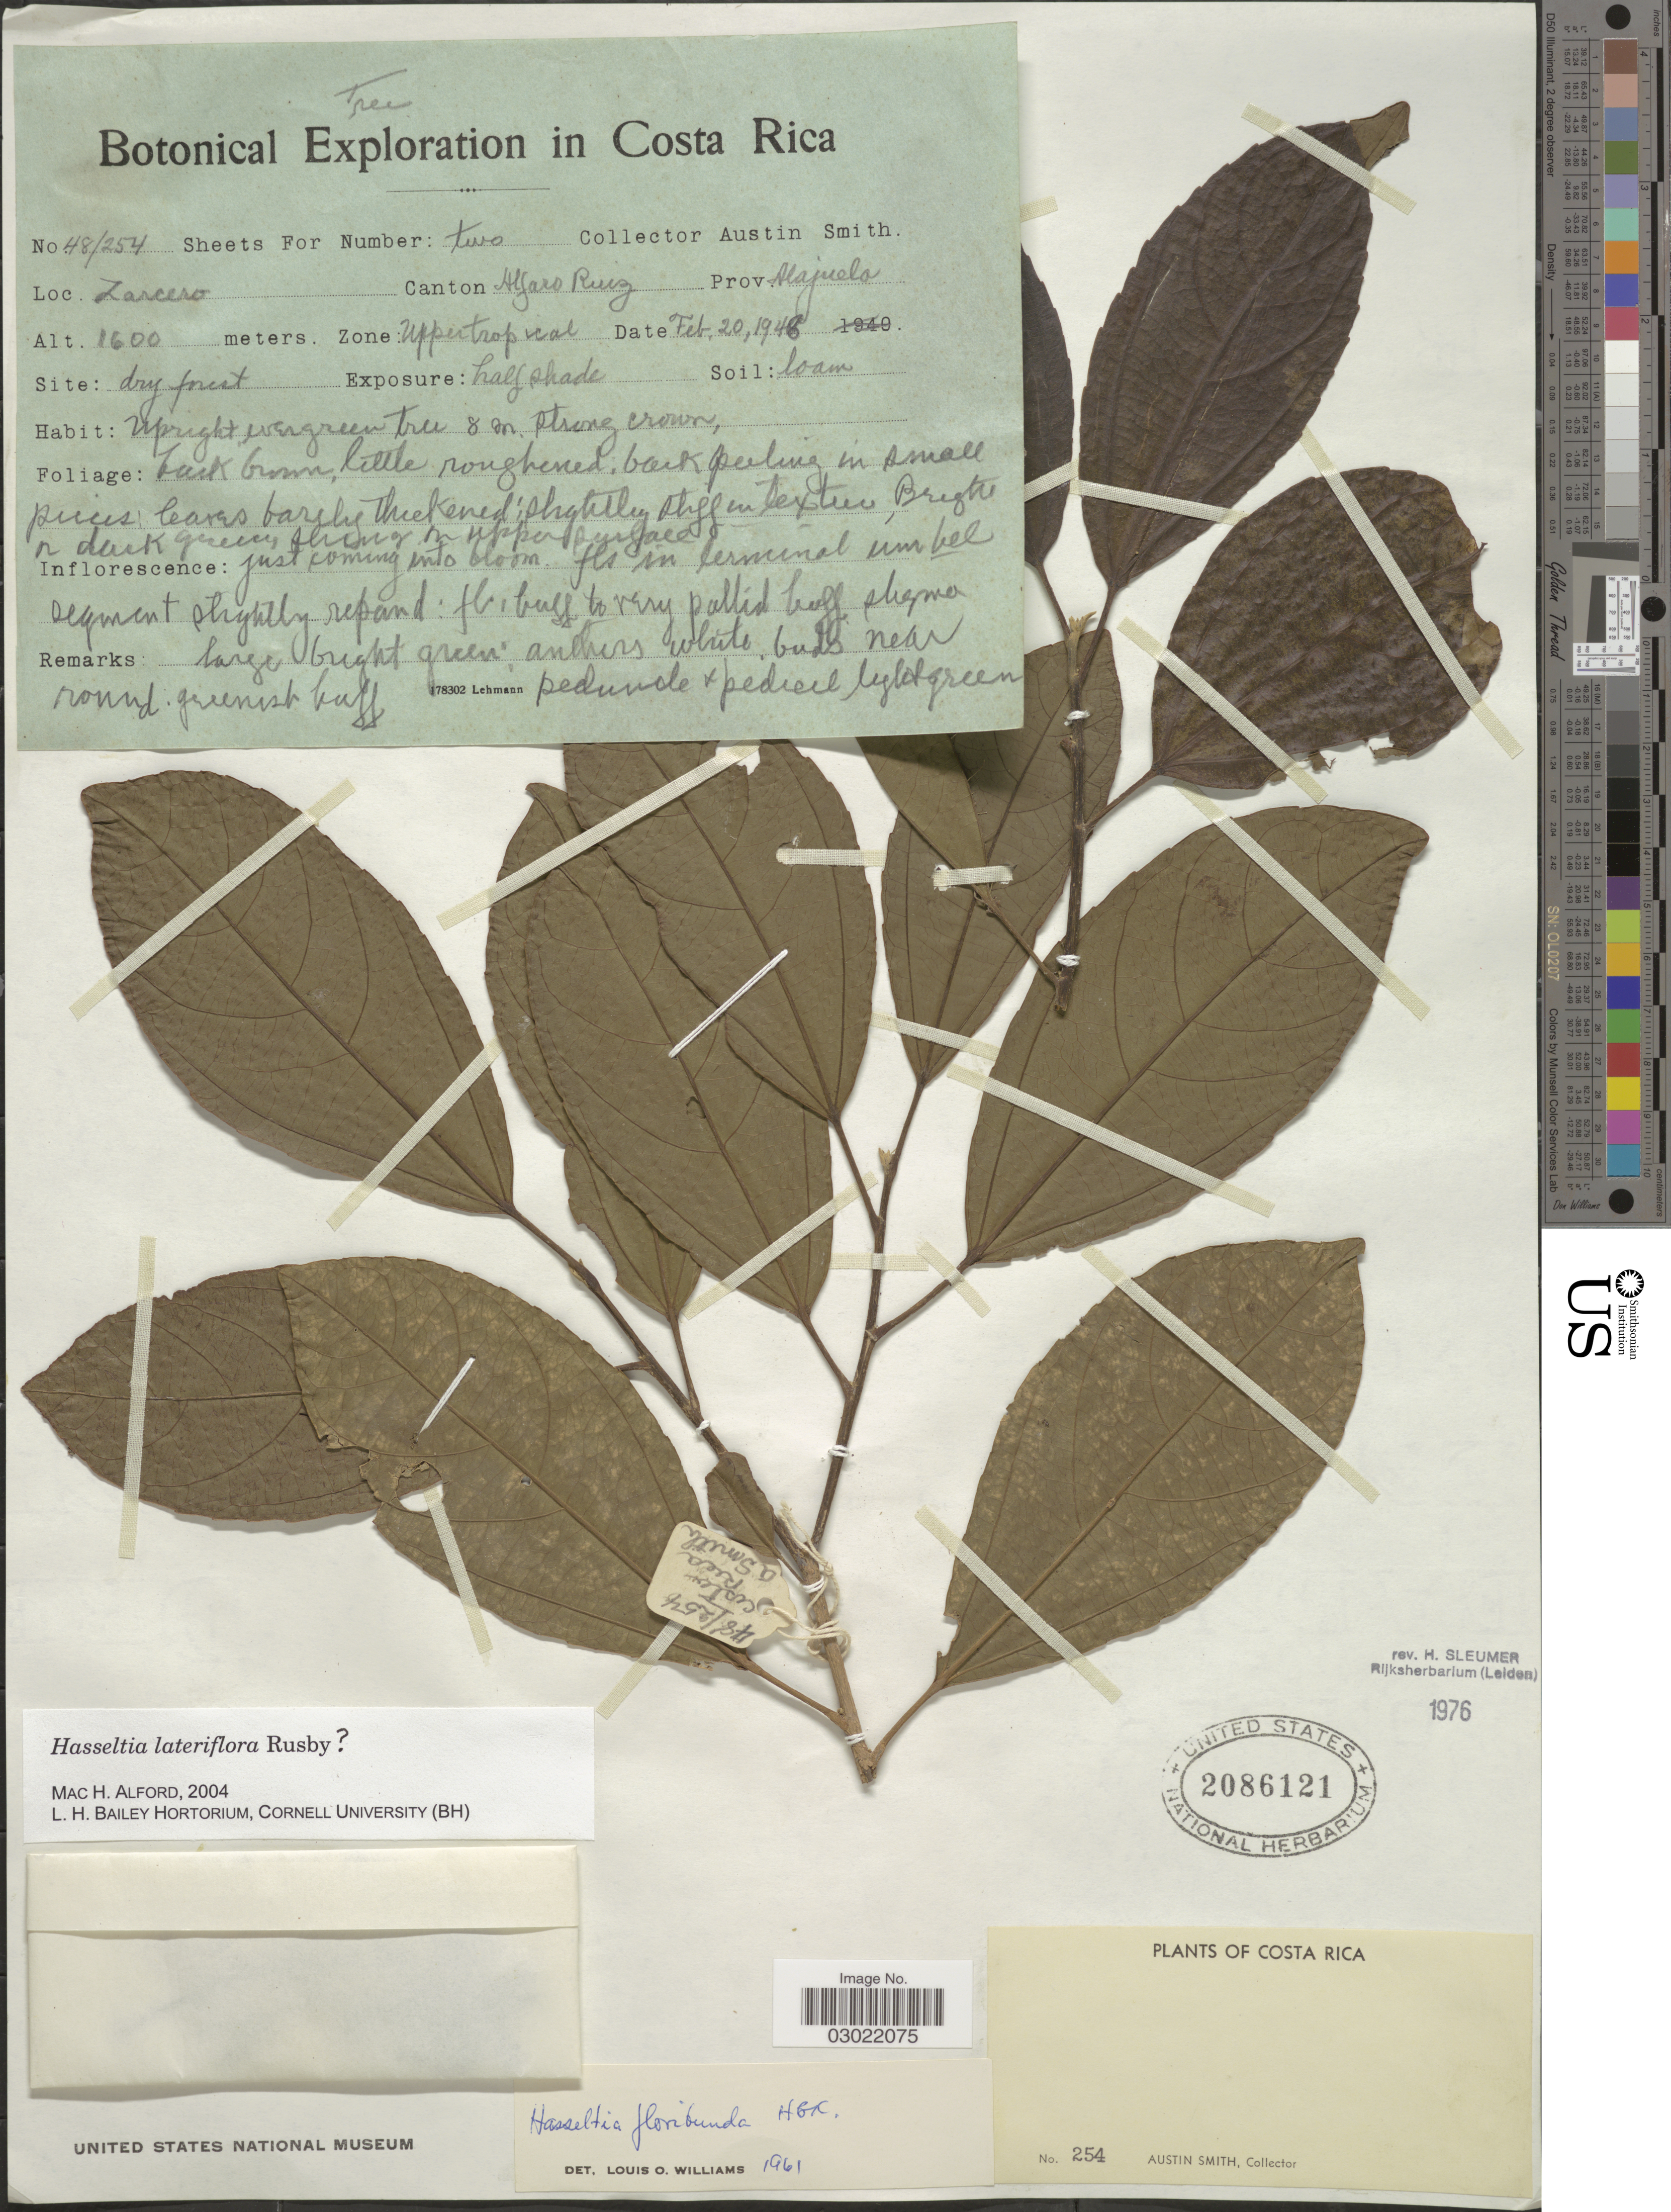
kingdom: Plantae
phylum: Tracheophyta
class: Magnoliopsida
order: Malpighiales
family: Salicaceae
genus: Hasseltia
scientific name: Hasseltia lateriflora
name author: Rusby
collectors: Aust P. Smith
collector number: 254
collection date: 1948-02-20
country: Costa Rica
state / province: Alajuela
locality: Zarcero. Canton Alfaro Ruiz. Zone: Upper tropical.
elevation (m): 1600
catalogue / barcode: US 2086121